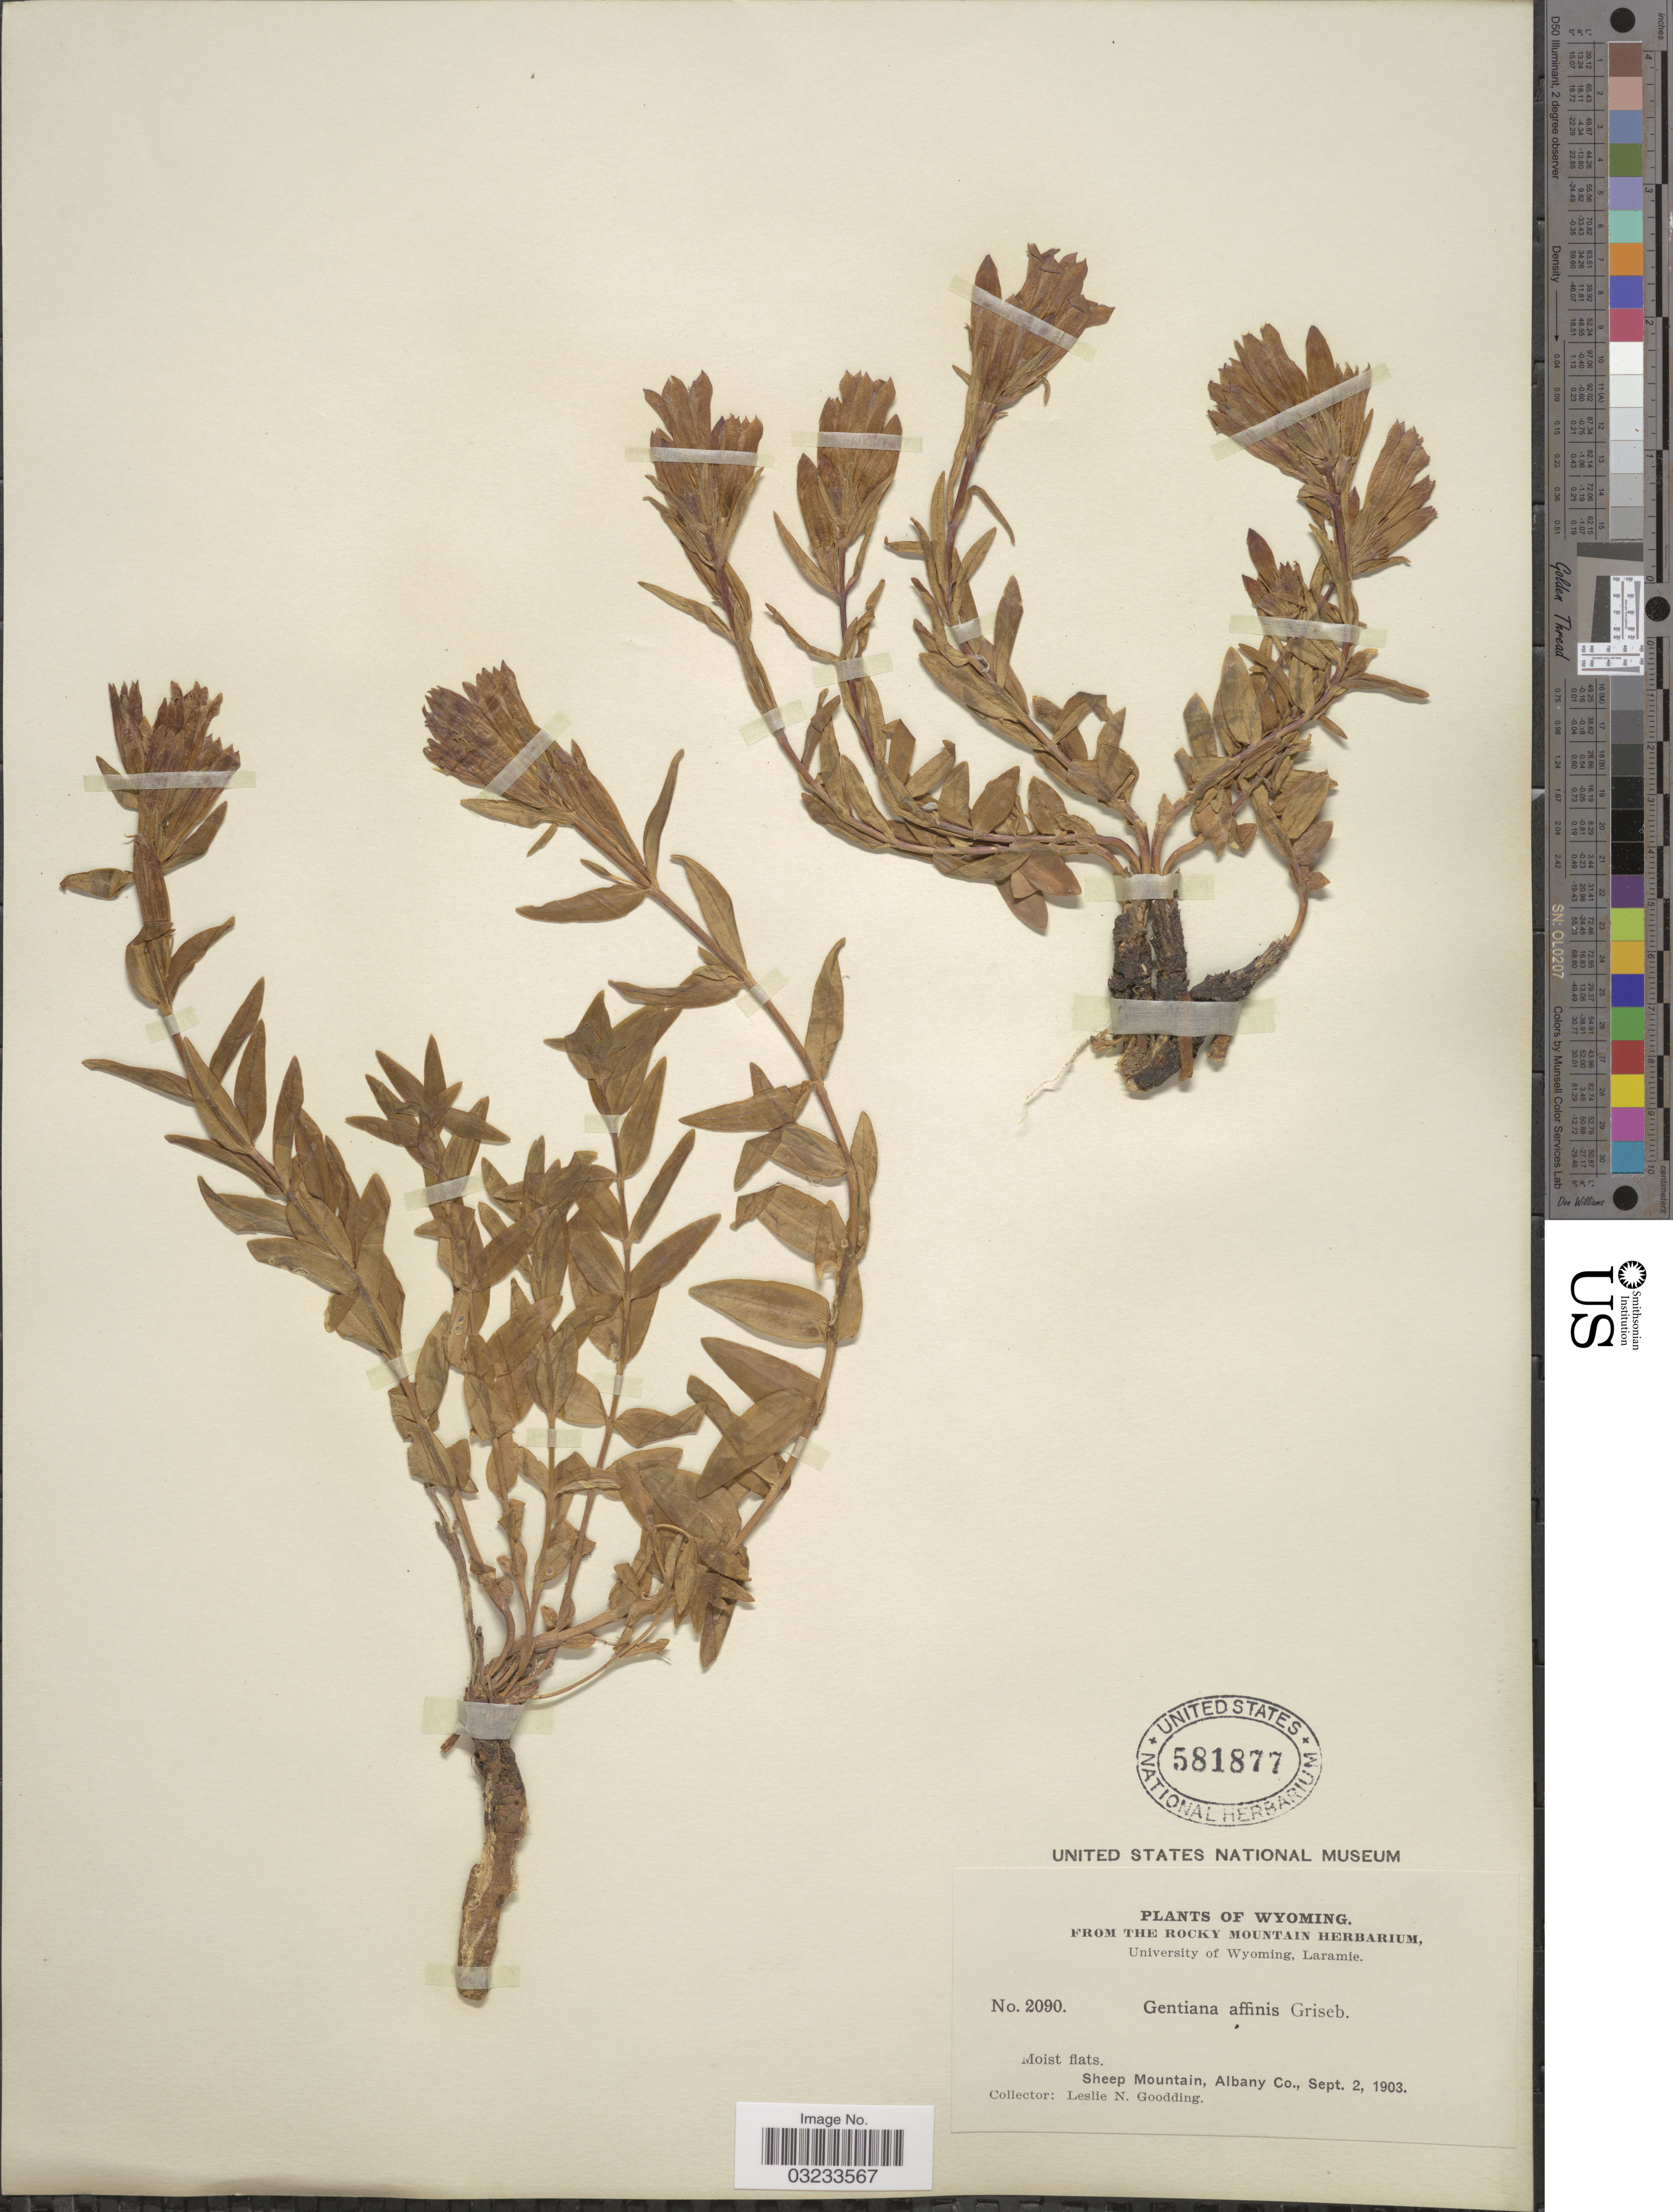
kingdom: Plantae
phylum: Tracheophyta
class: Magnoliopsida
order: Gentianales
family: Gentianaceae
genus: Gentiana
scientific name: Gentiana affinis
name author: Griseb.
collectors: L. N. Goodding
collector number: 2090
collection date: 1903-09-02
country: United States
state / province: Wyoming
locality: Sheep Mountain, Albany Co.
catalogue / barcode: US 581877